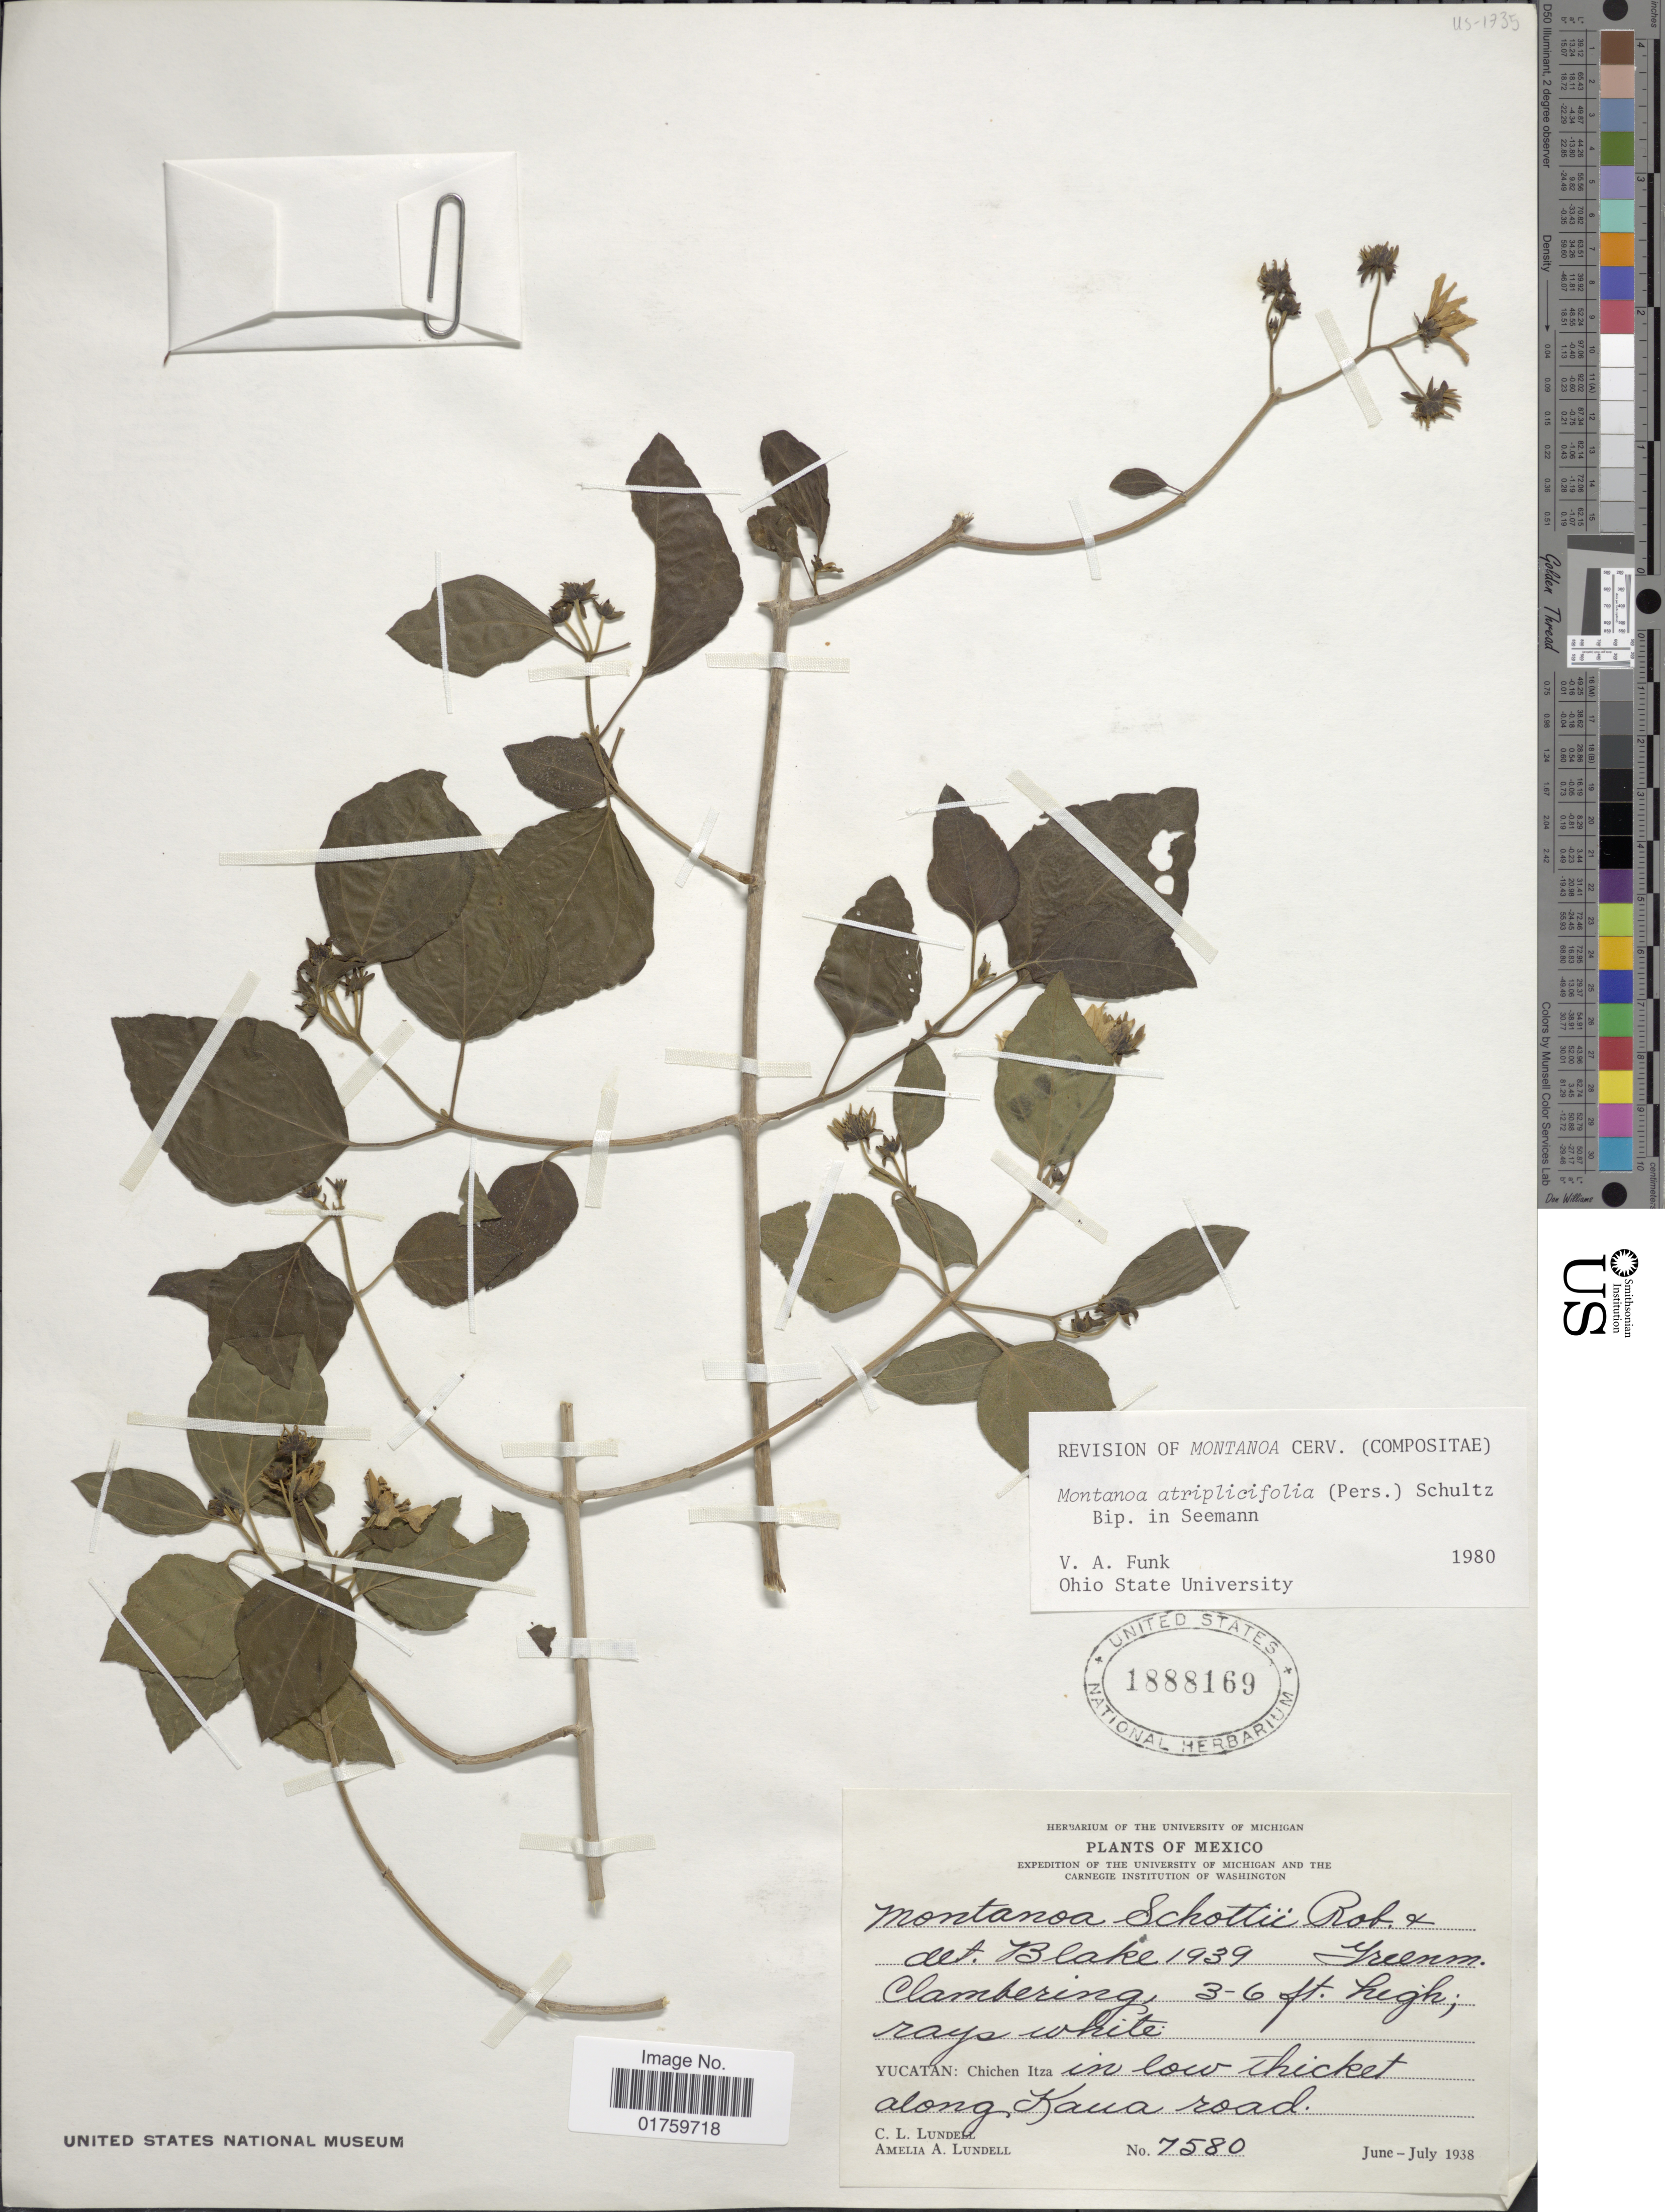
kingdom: Plantae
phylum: Tracheophyta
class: Magnoliopsida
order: Asterales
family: Asteraceae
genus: Montanoa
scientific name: Montanoa atriplicifolia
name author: (Pers.) Sch. Bip.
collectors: C. L. Lundell & A. A. Lundell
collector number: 7580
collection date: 1938-06/1938-07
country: Mexico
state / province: Yucatán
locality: Chichen Itza in low thicket along Kaua road.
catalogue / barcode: US 1888169